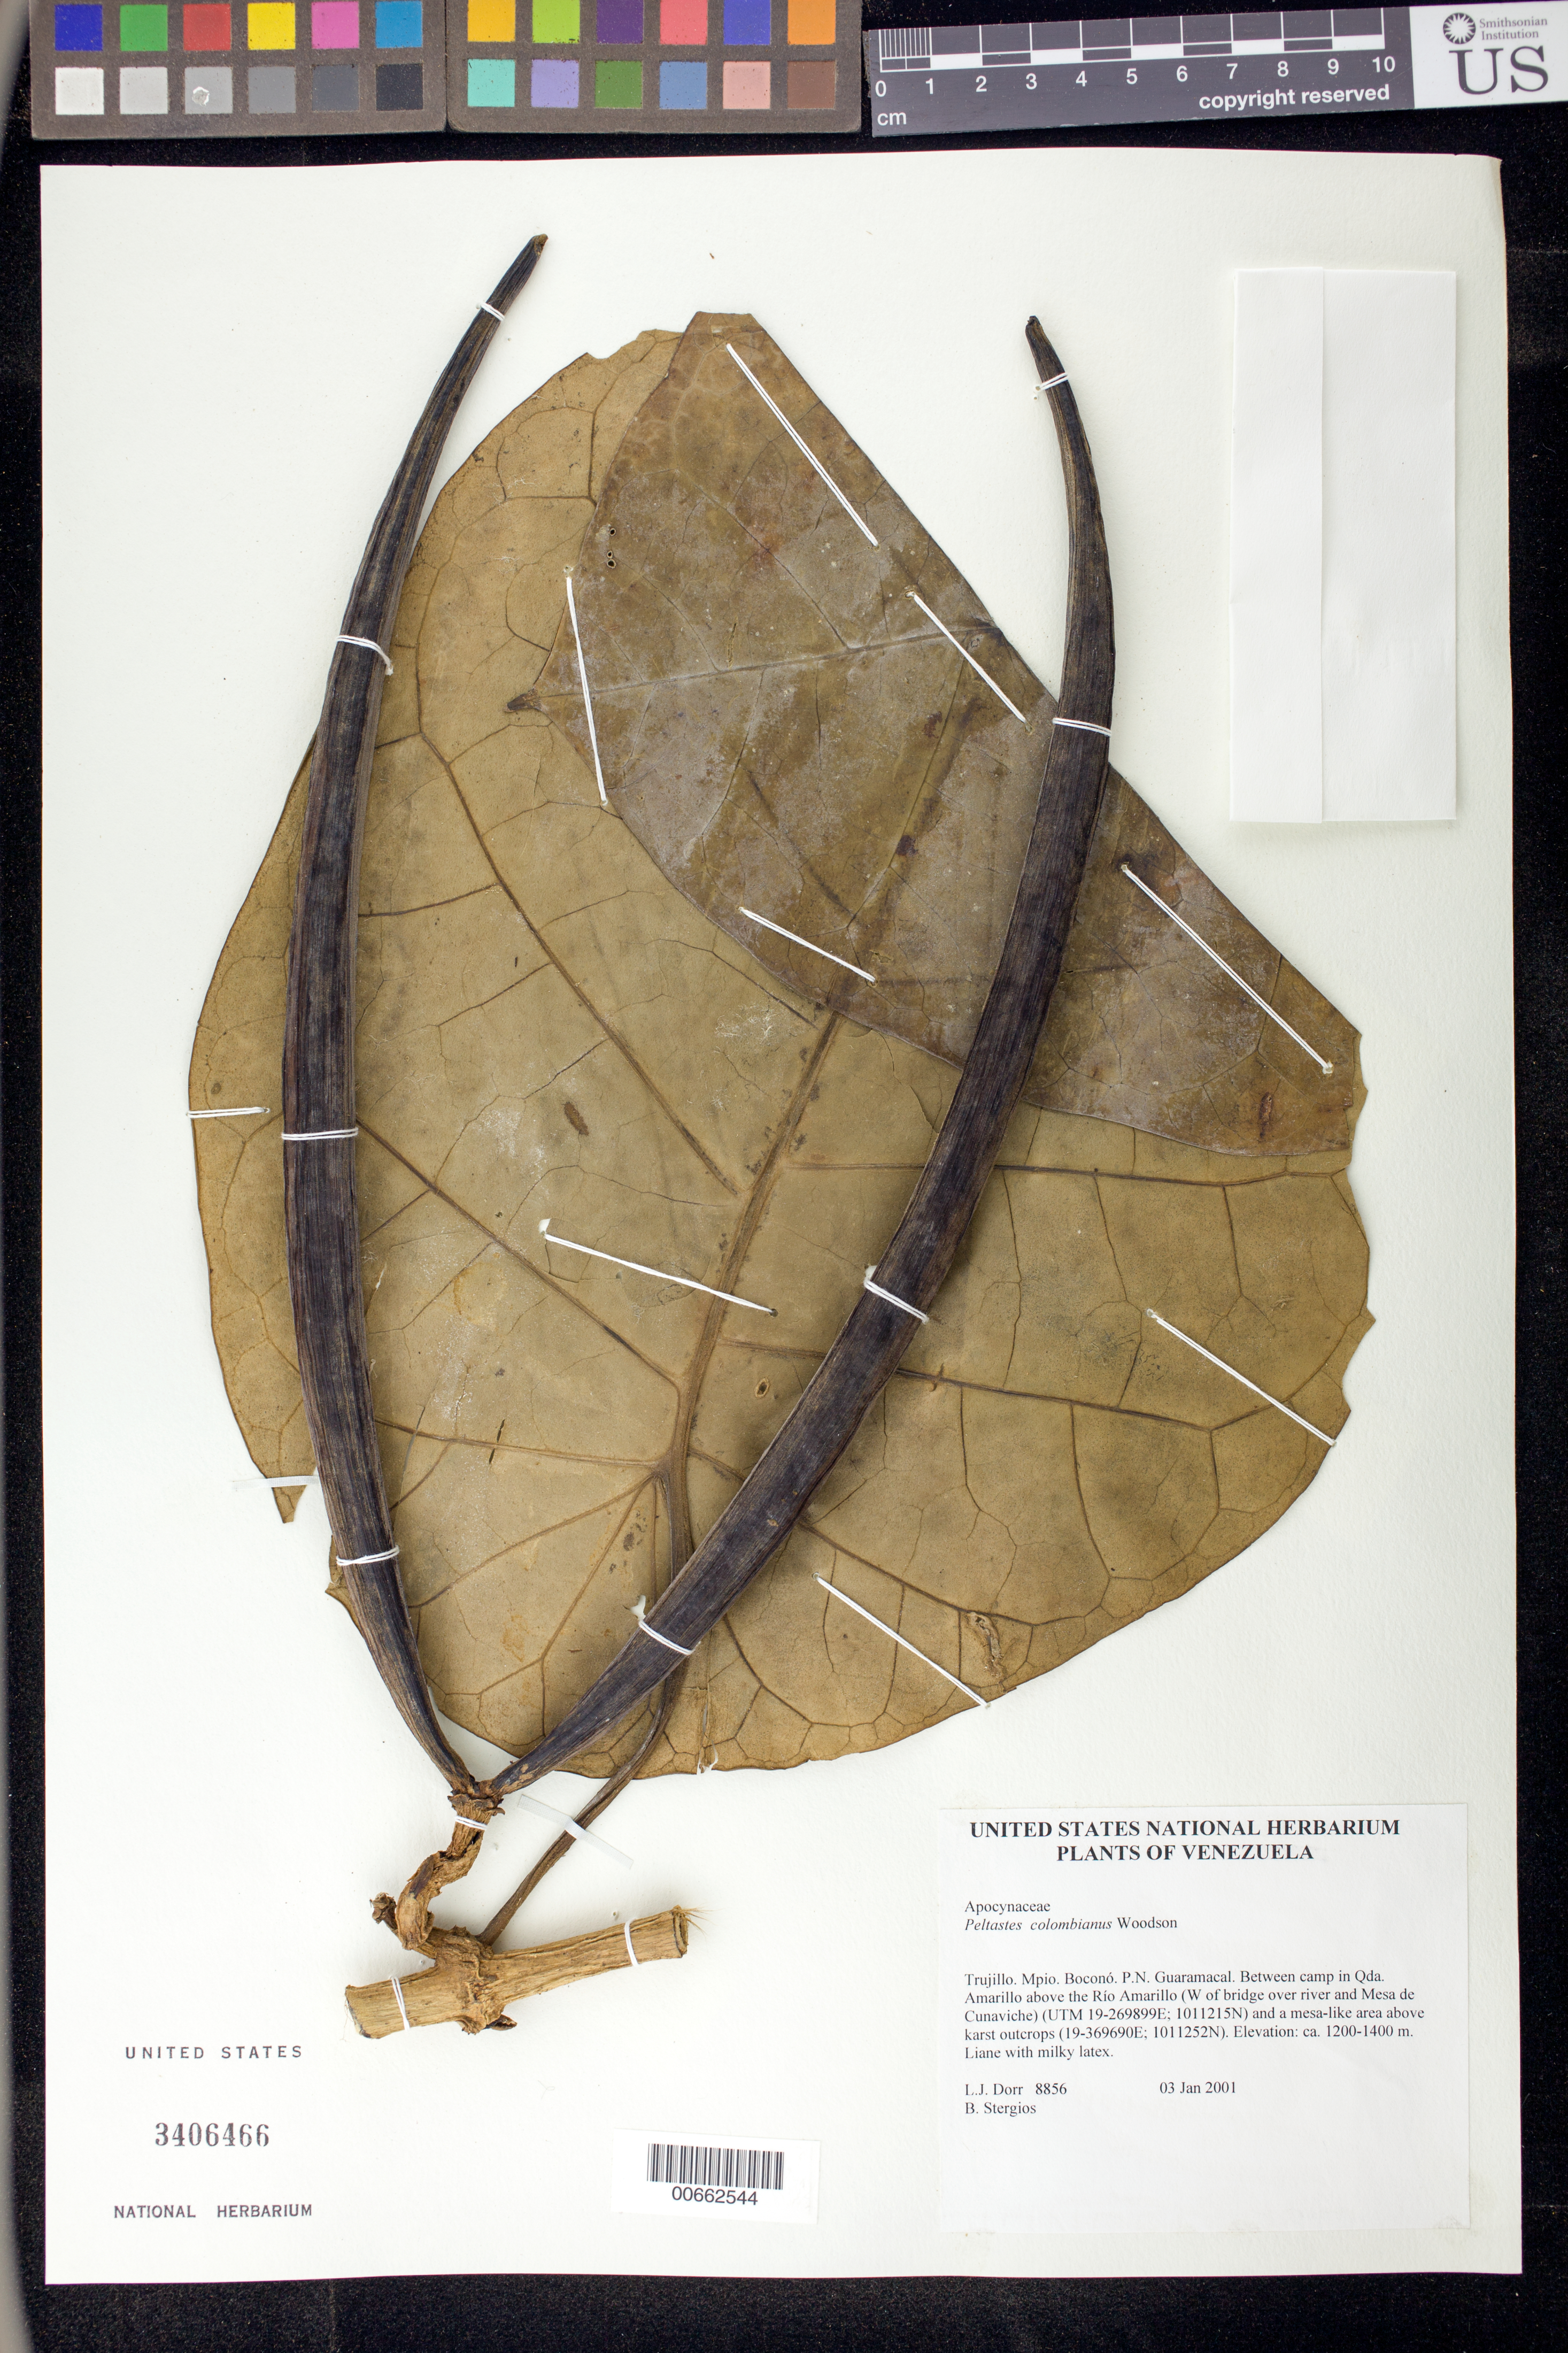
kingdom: Plantae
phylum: Tracheophyta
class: Magnoliopsida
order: Gentianales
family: Apocynaceae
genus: Peltastes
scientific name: Peltastes colombianus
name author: Woodson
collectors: L. J. Dorr & B. G. Stergios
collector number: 8856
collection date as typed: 03 Jan 2001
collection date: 2001-01-03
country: Venezuela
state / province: Trujillo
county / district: Boconó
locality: Parque Nacional Guaramacal. Between camp in Qda Amarillo above Río Amarillo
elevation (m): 1200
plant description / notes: PORT, US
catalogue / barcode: US 3406466